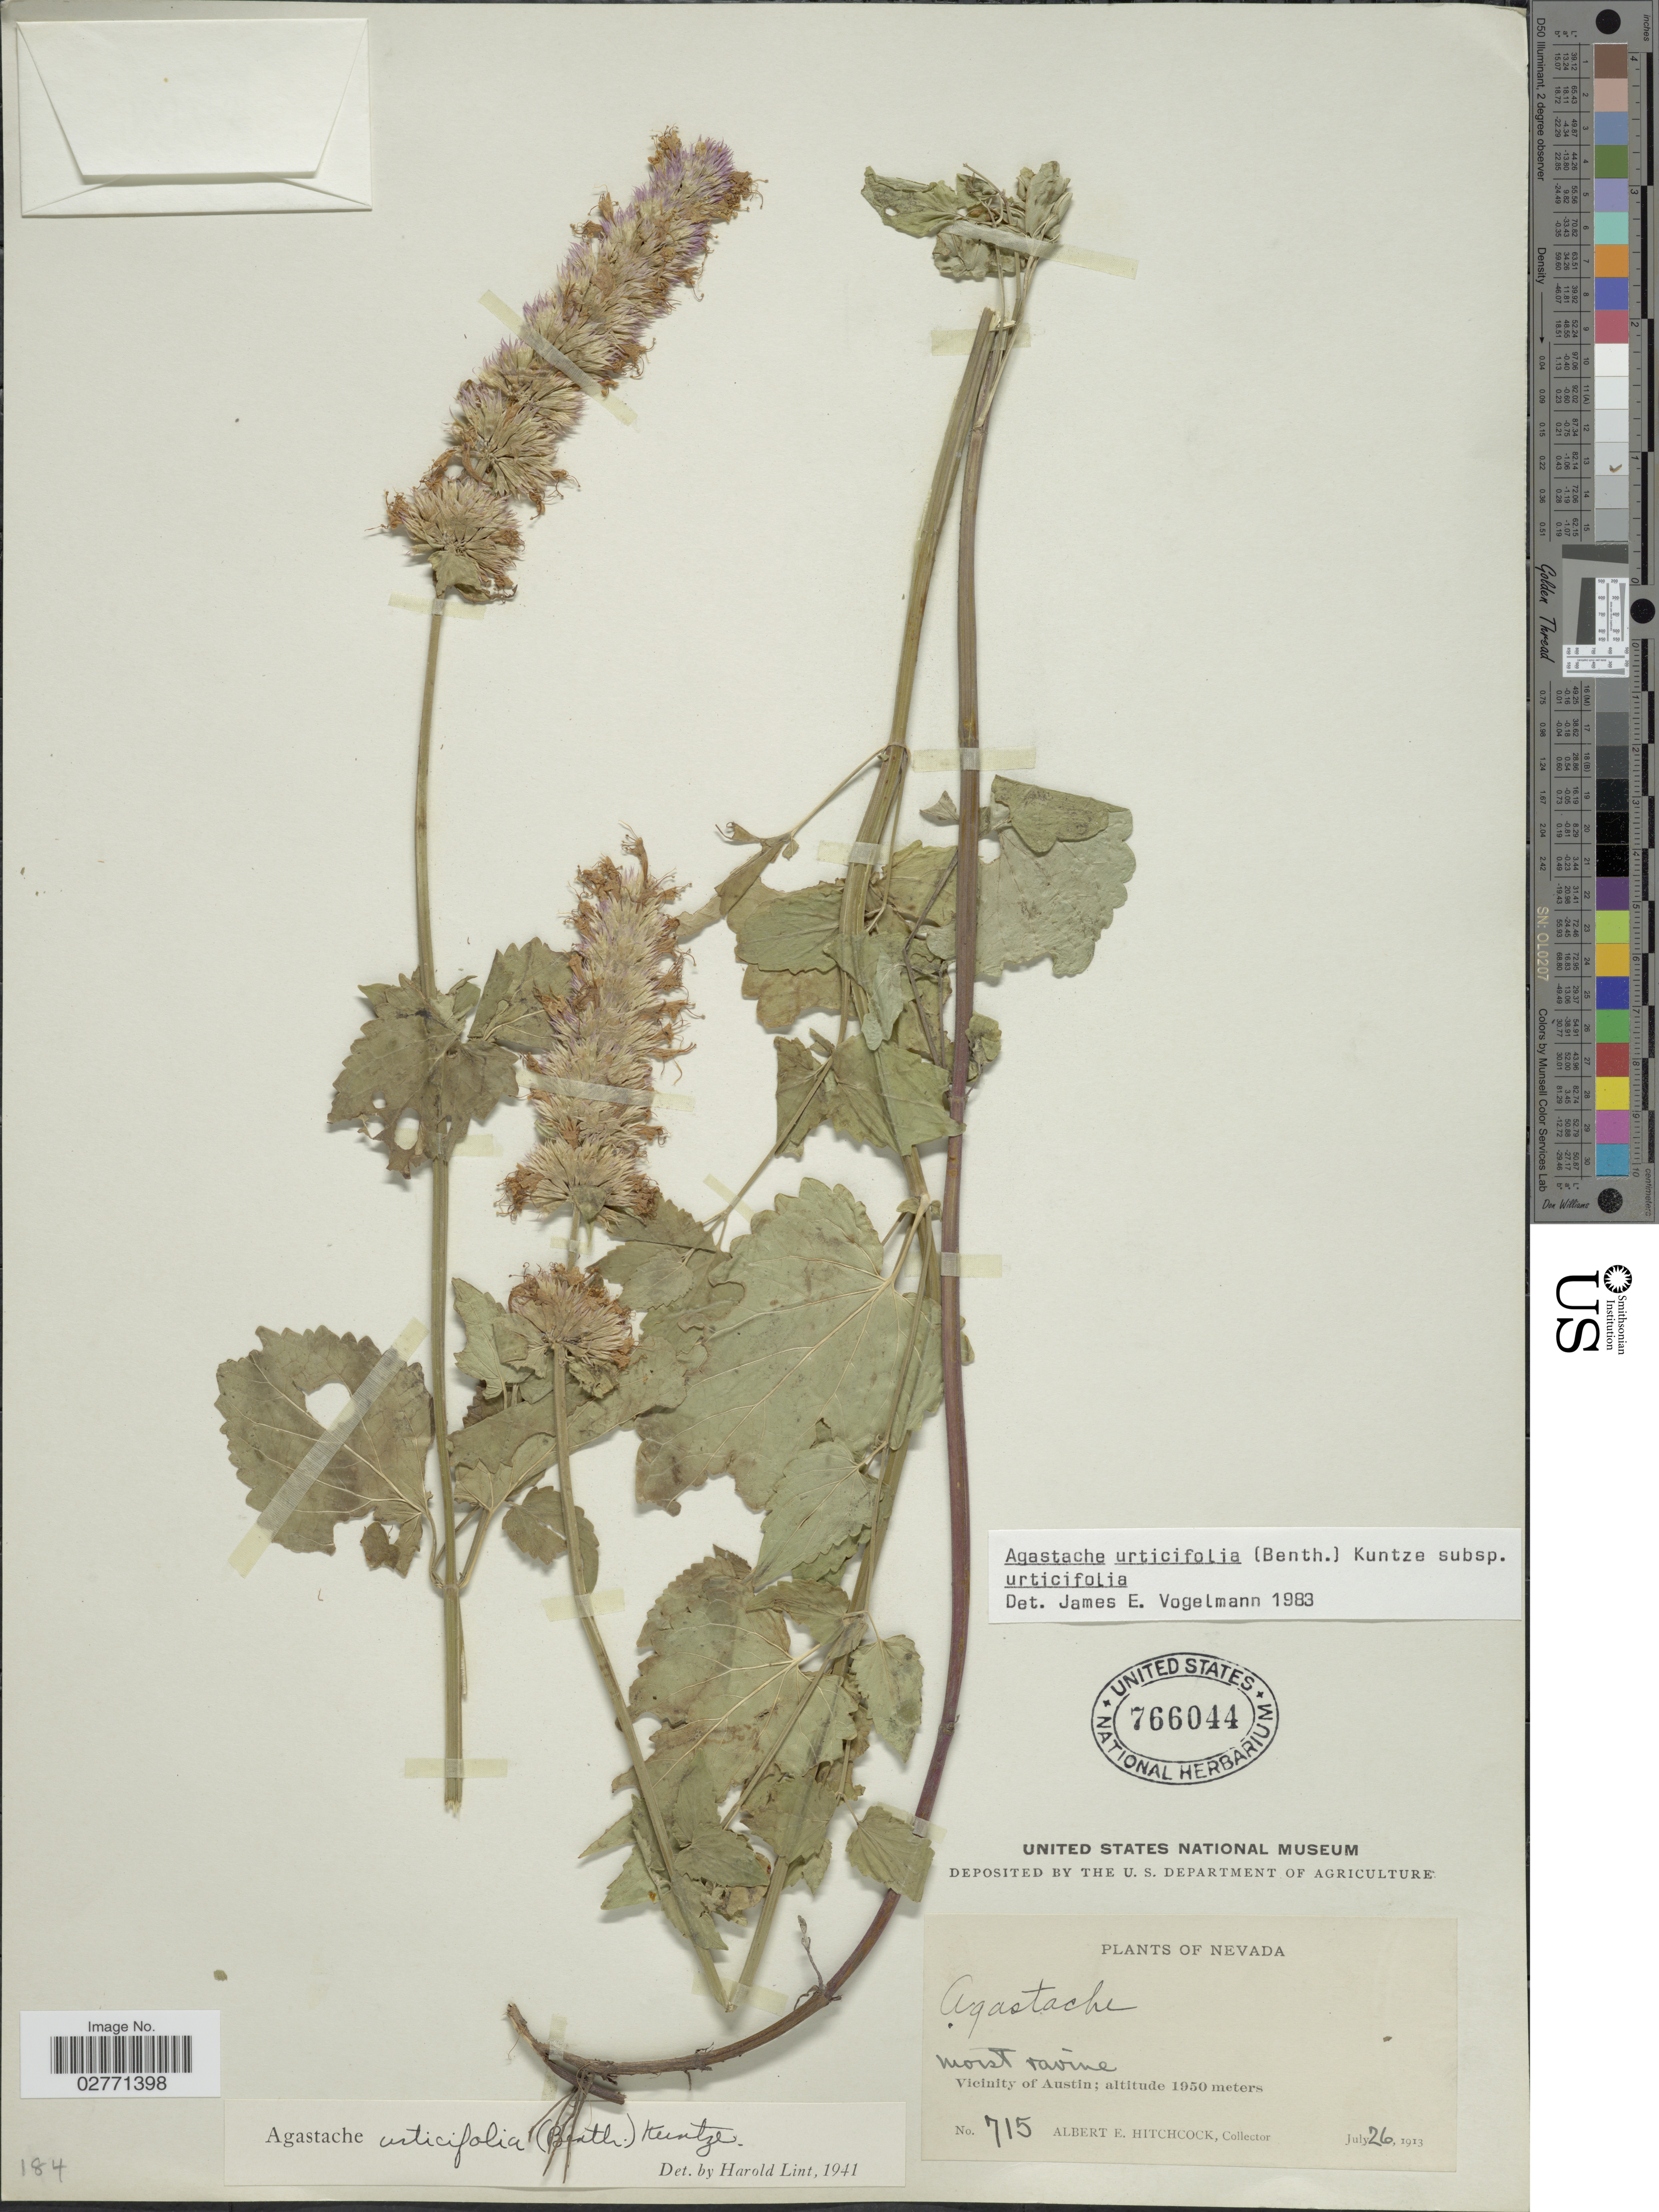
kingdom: Plantae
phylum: Tracheophyta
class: Magnoliopsida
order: Lamiales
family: Lamiaceae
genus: Agastache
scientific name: Agastache urticifolia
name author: (Benth.) Kuntze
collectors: A. Hitchcock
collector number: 715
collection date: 1913-07-26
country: United States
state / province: Nevada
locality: Moist ravine. Vicinity of Austin.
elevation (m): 1950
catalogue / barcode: US 766044